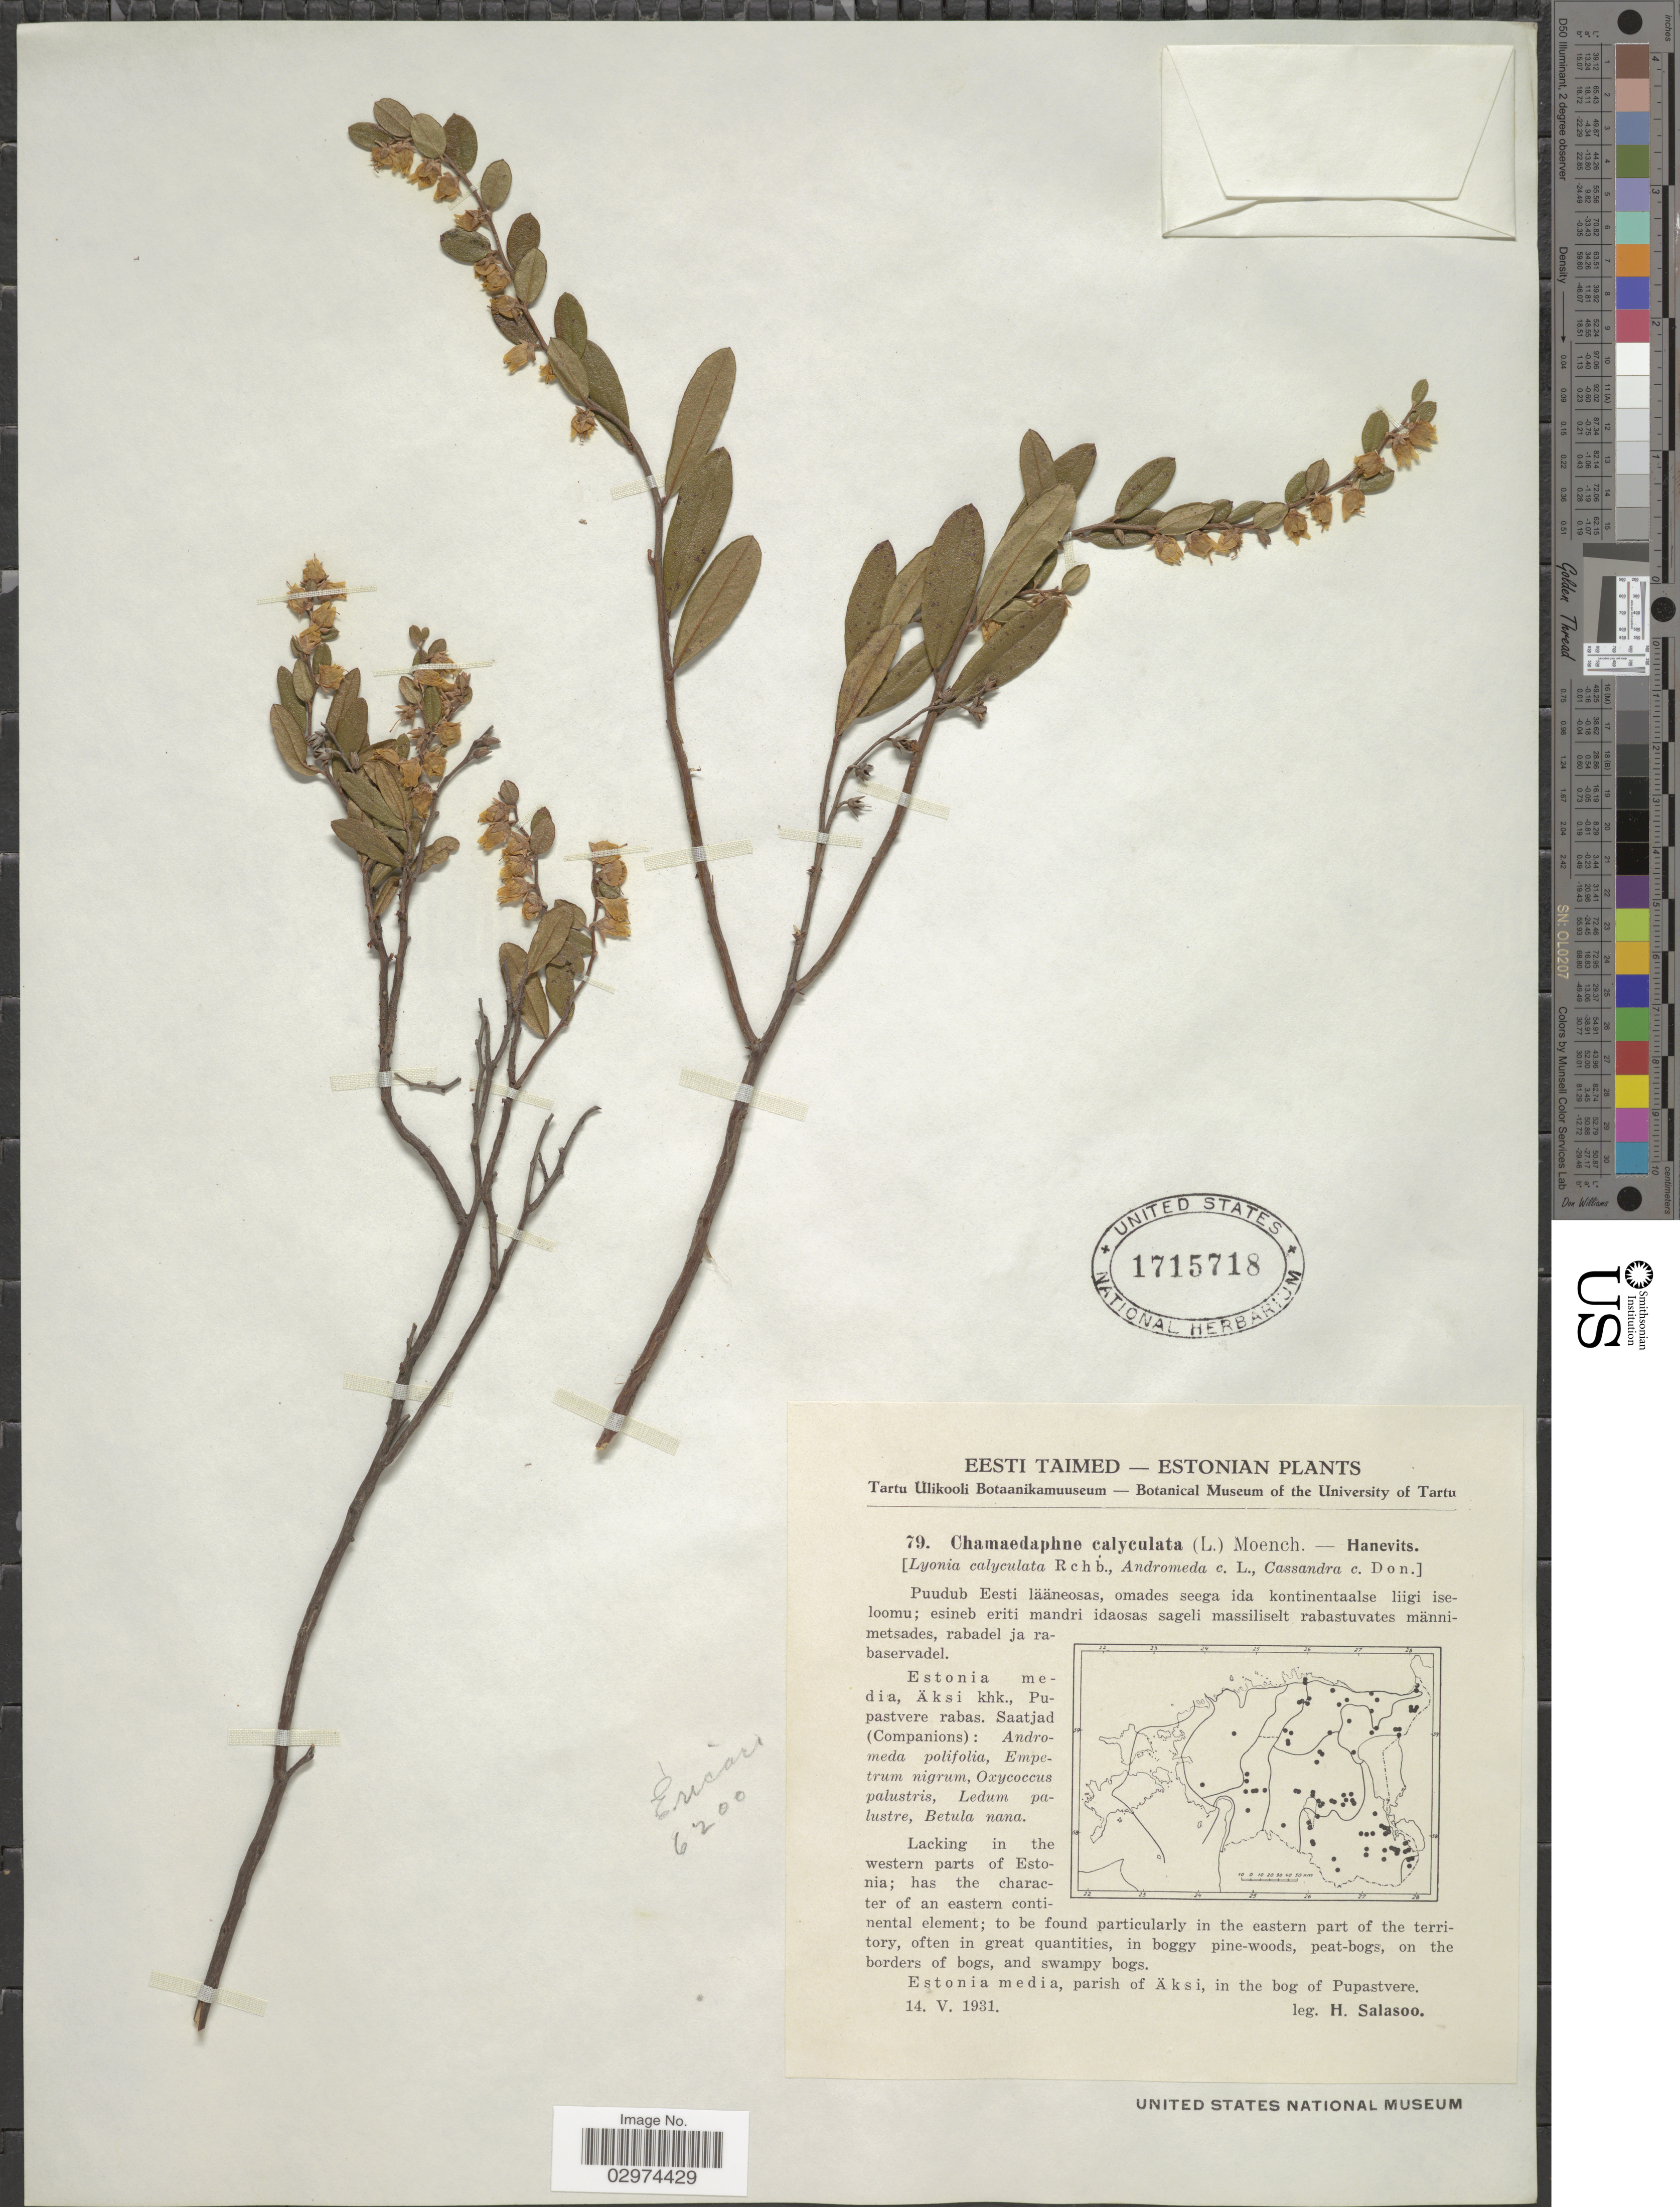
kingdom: Plantae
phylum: Tracheophyta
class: Magnoliopsida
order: Ericales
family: Ericaceae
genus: Chamaedaphne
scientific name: Chamaedaphne calyculata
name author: (L.) Moench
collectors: H. Salasoo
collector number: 79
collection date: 1931-05-14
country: Estonia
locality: Estonia media, Äksi khk., Pupastvere rabas. Saatjad (Companions). Parish of Äksi, in the bog of Pupastvere.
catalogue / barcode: US 1715718